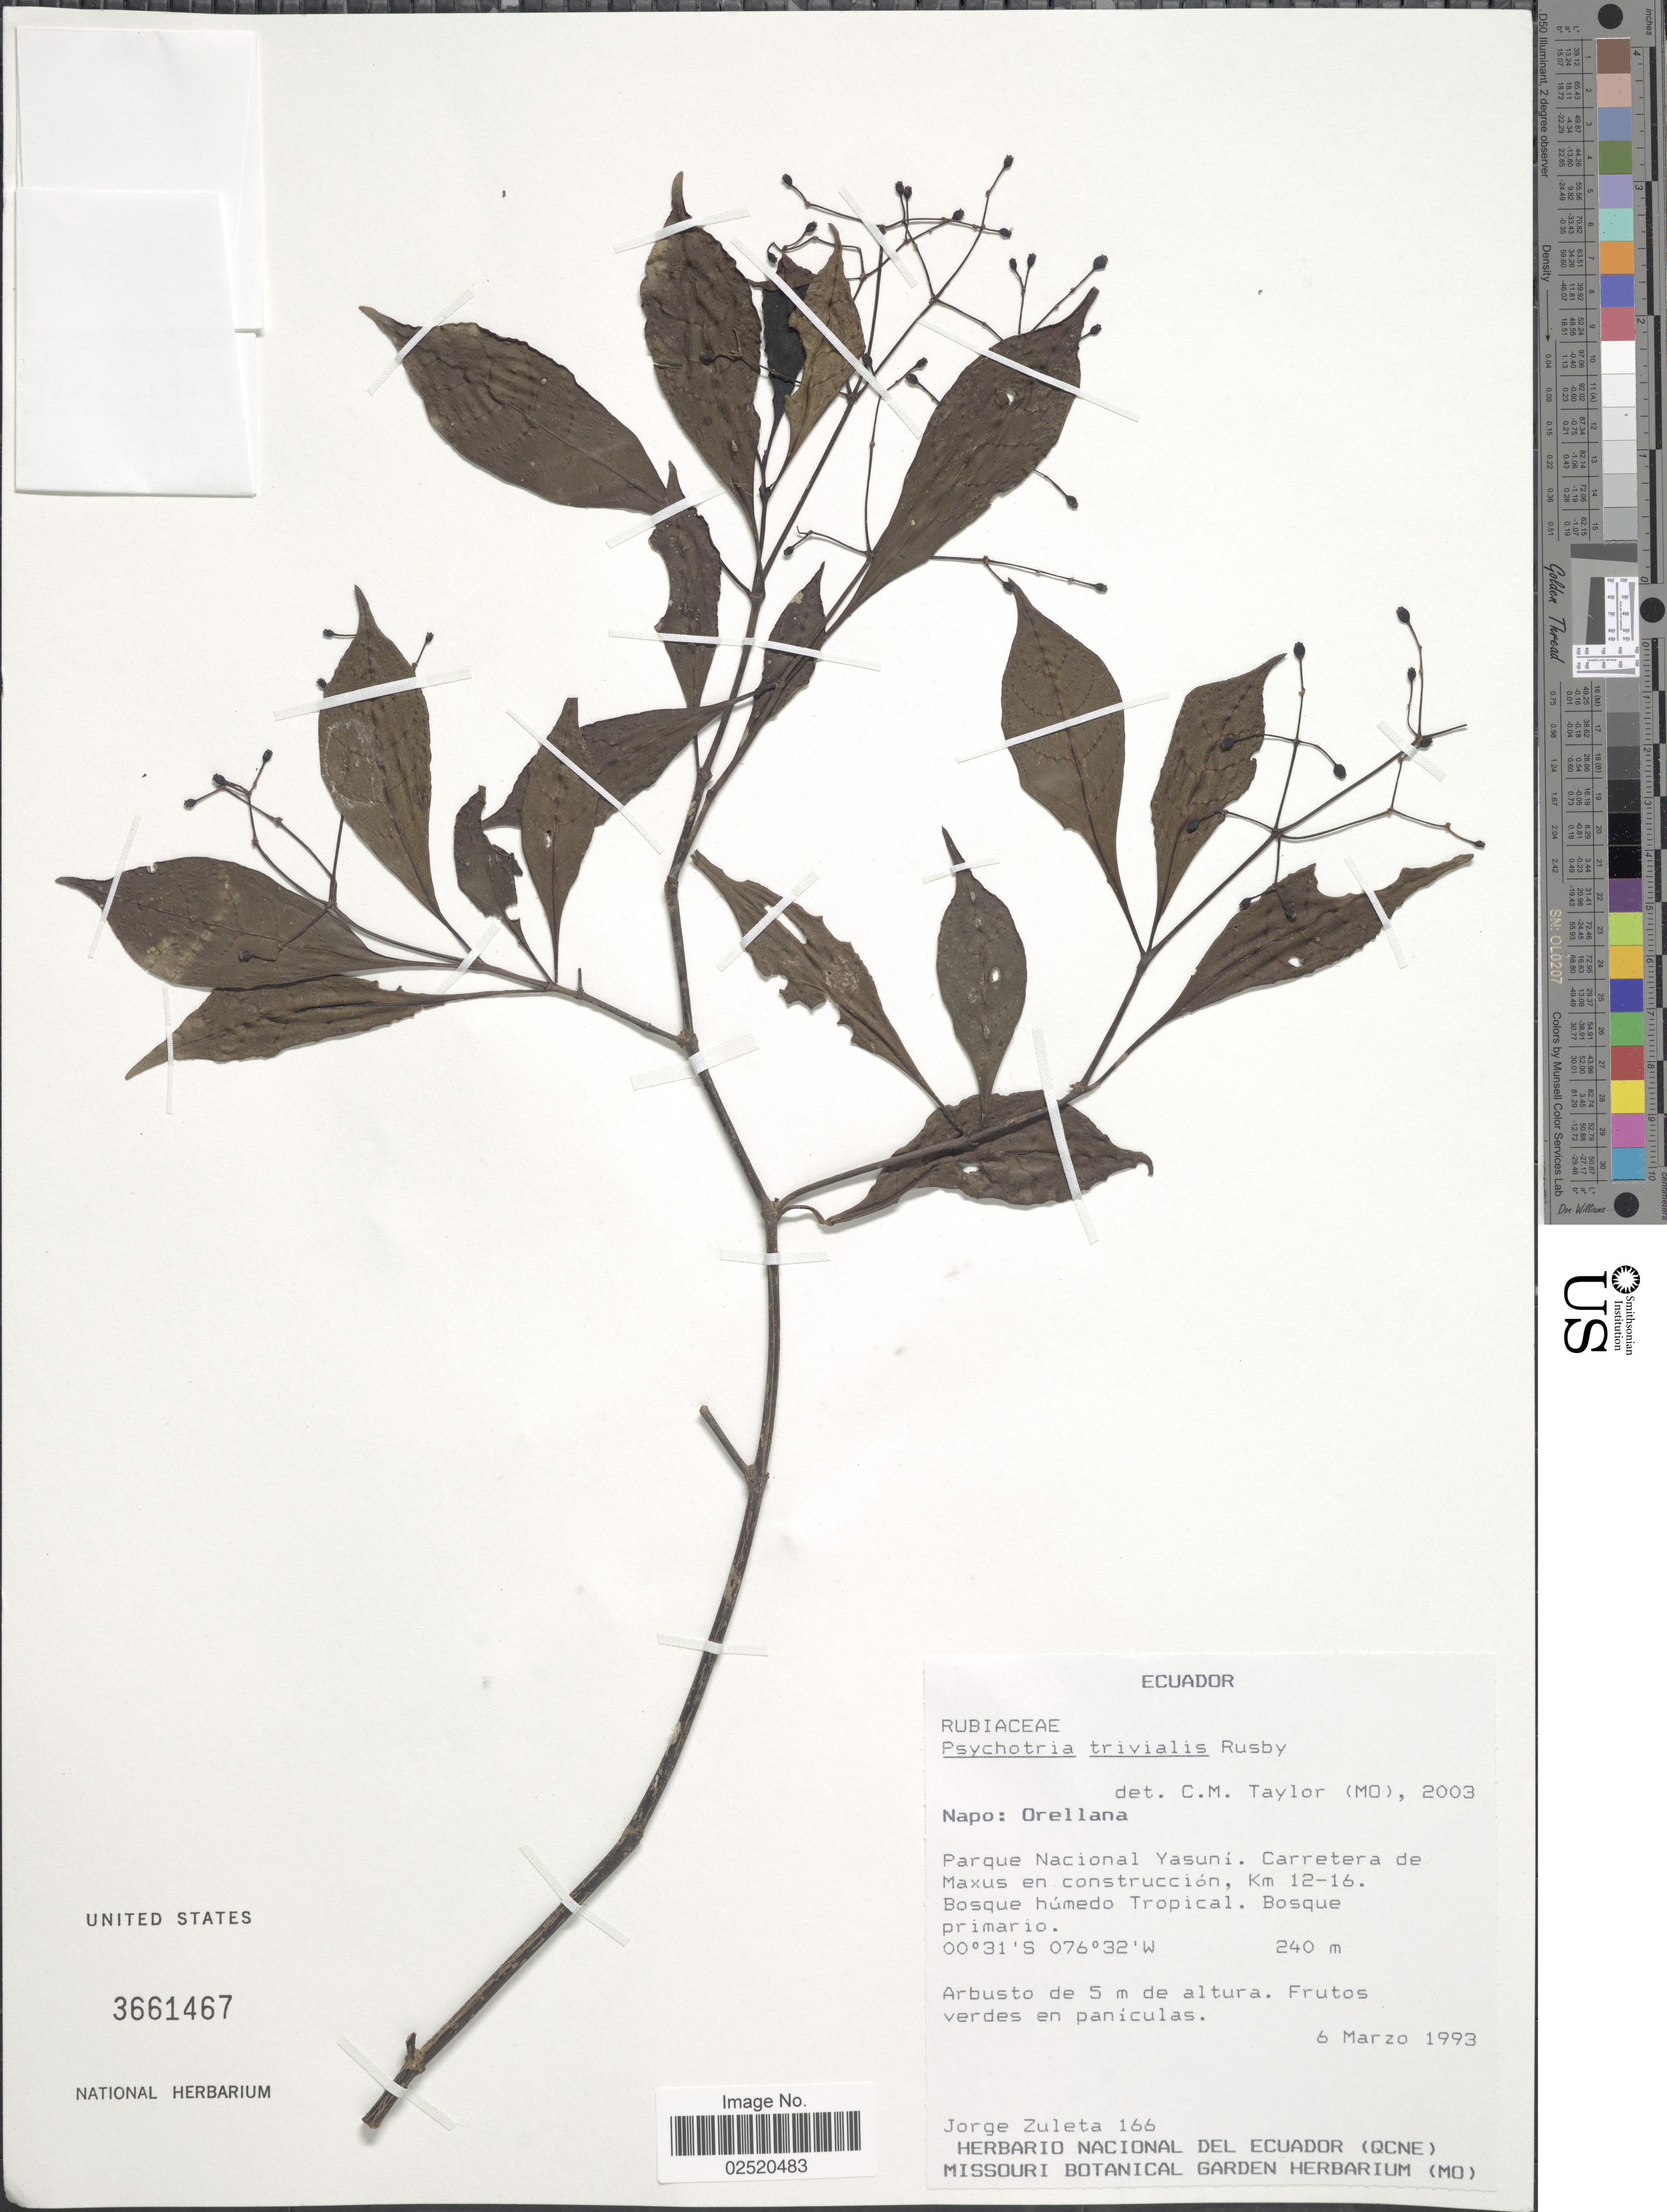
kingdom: Plantae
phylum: Tracheophyta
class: Magnoliopsida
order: Gentianales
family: Rubiaceae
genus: Psychotria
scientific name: Psychotria trivialis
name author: Rusby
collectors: J. Zuleta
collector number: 166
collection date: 1993-03-06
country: Ecuador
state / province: Napo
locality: Orellana. Parque Nacional Yasuní. Carretera de Maxus en construción, Km 12-16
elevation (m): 240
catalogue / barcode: US 3661467